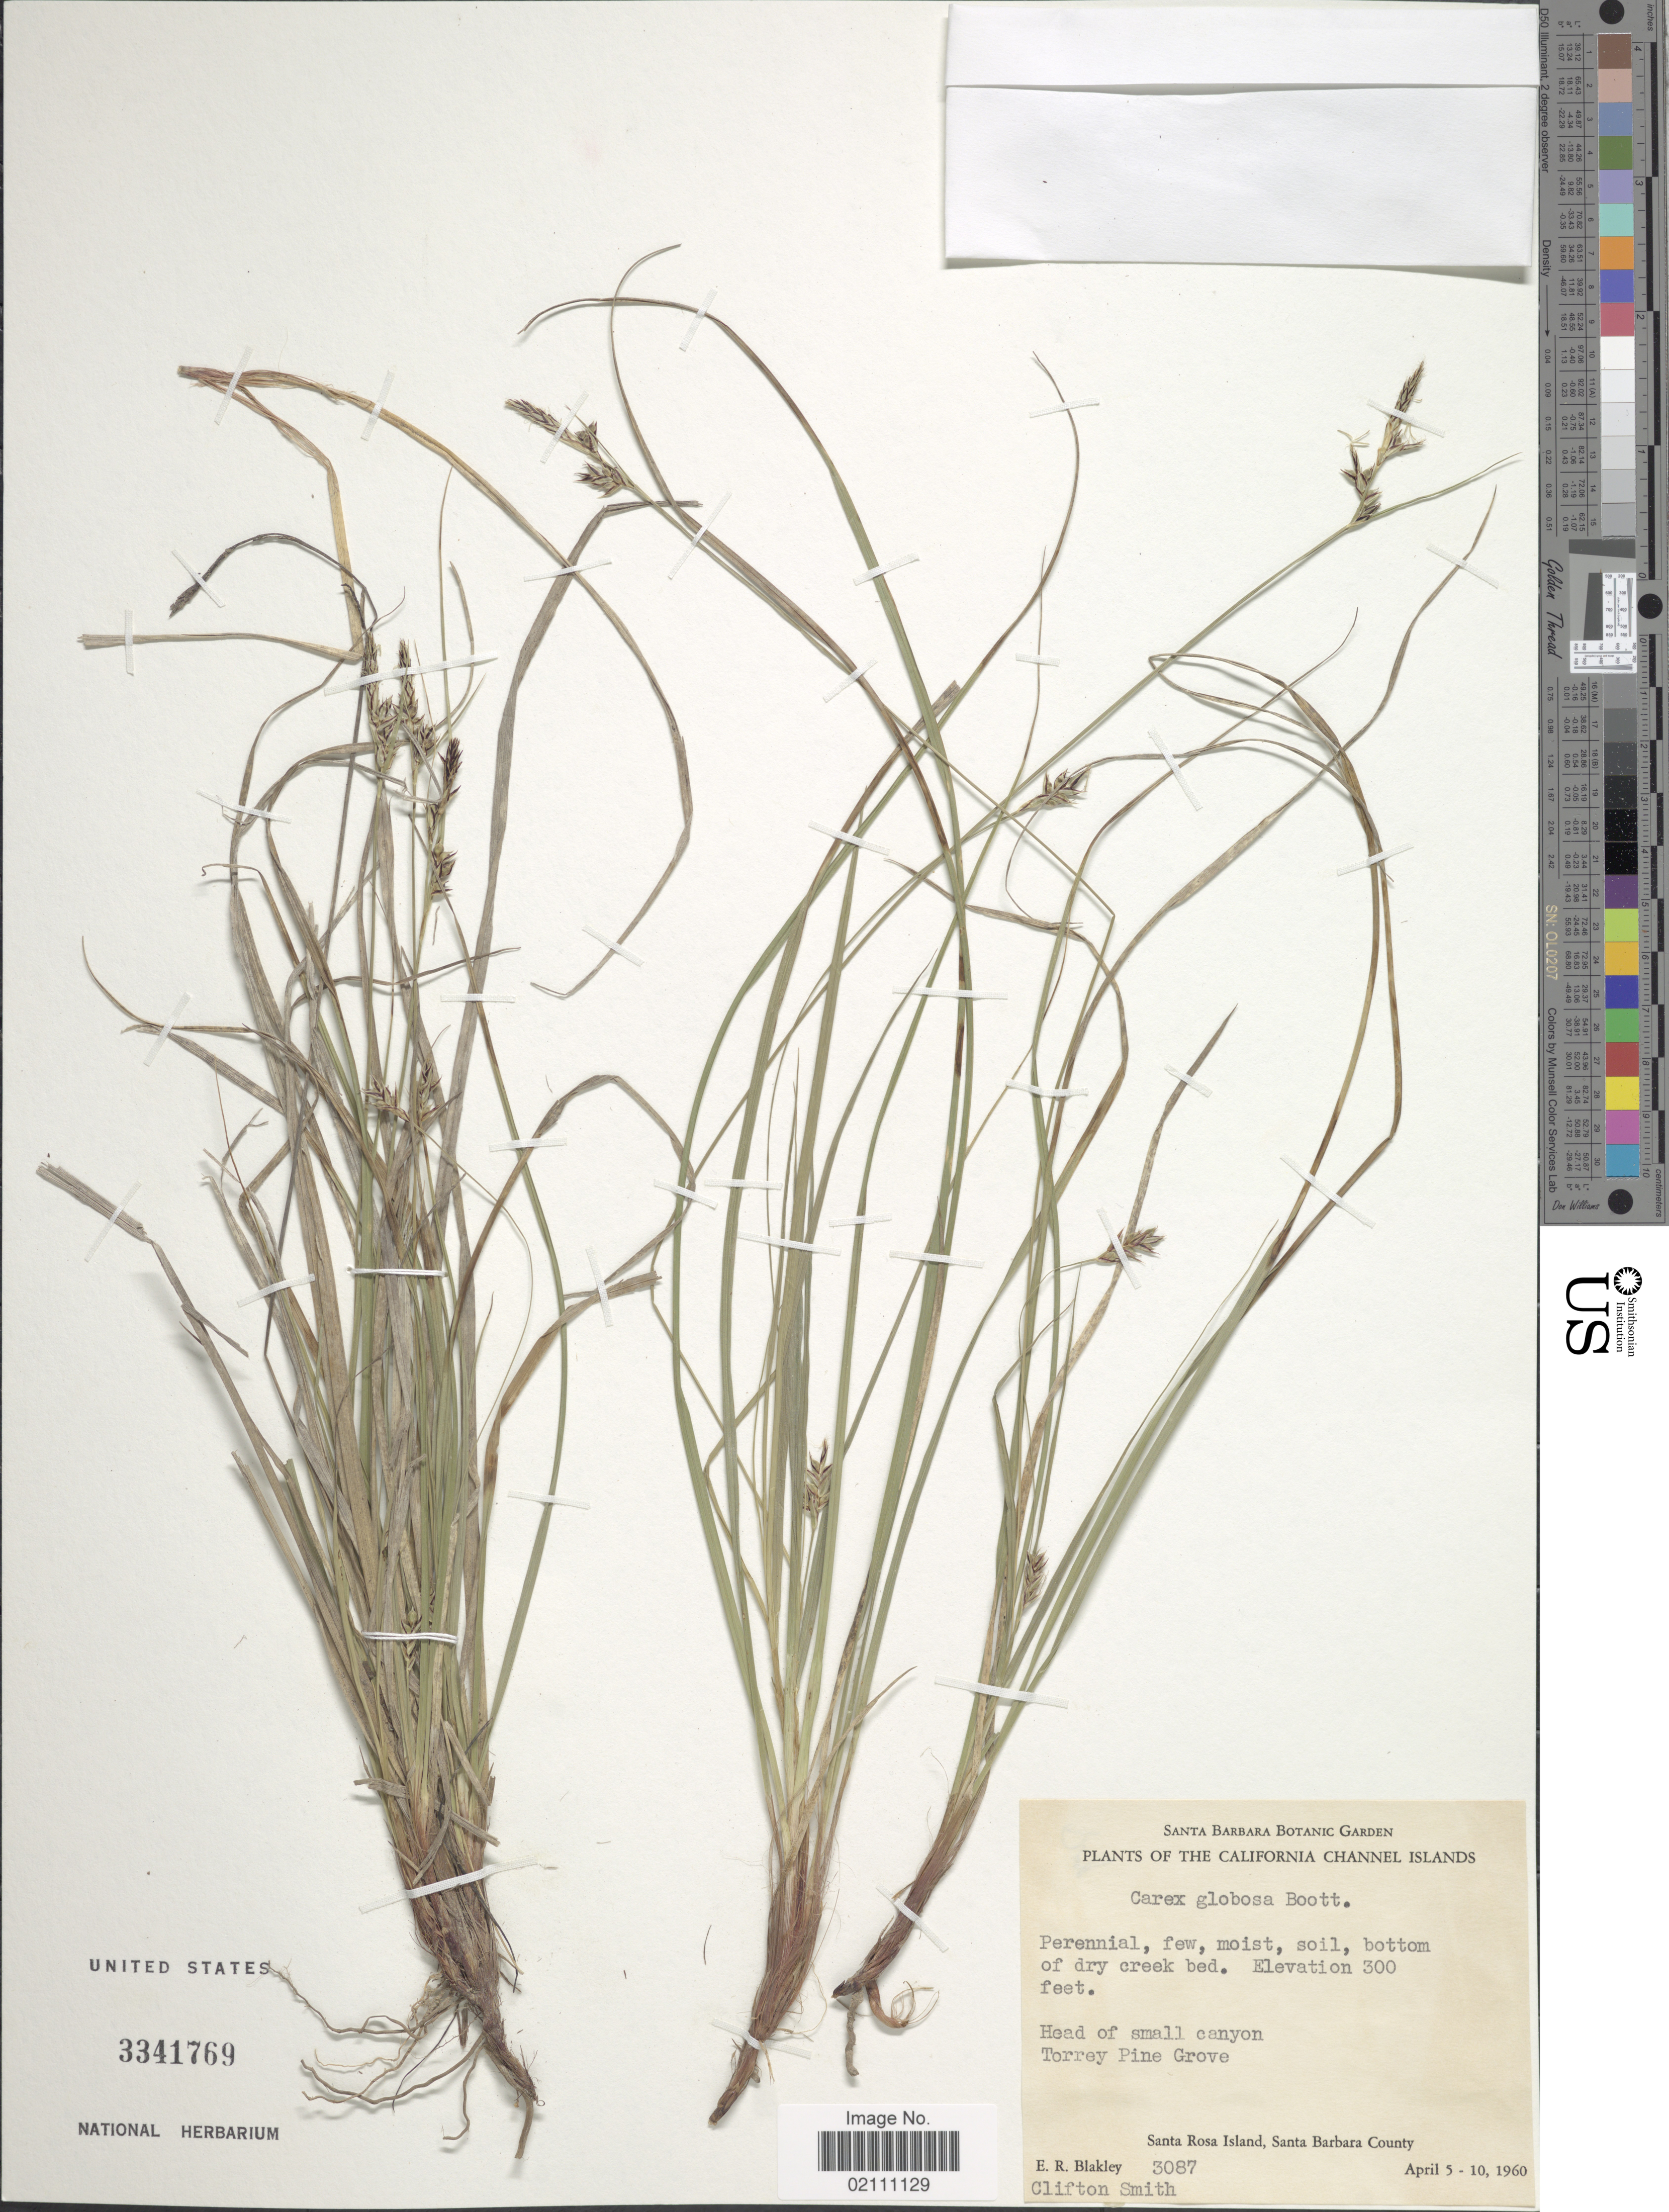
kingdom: Plantae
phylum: Tracheophyta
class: Liliopsida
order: Poales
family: Cyperaceae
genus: Carex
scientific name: Carex globosa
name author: Boott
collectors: E. R. Blakley & C. F. Smith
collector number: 3087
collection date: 1960-04-05/1960-04-10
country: United States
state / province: California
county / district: Santa Barbara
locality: The California Channel Islands, Head of small canyon Torrey Pine Grove, Santa Rosa Island, Santa Barbara County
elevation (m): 91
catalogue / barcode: US 3341769